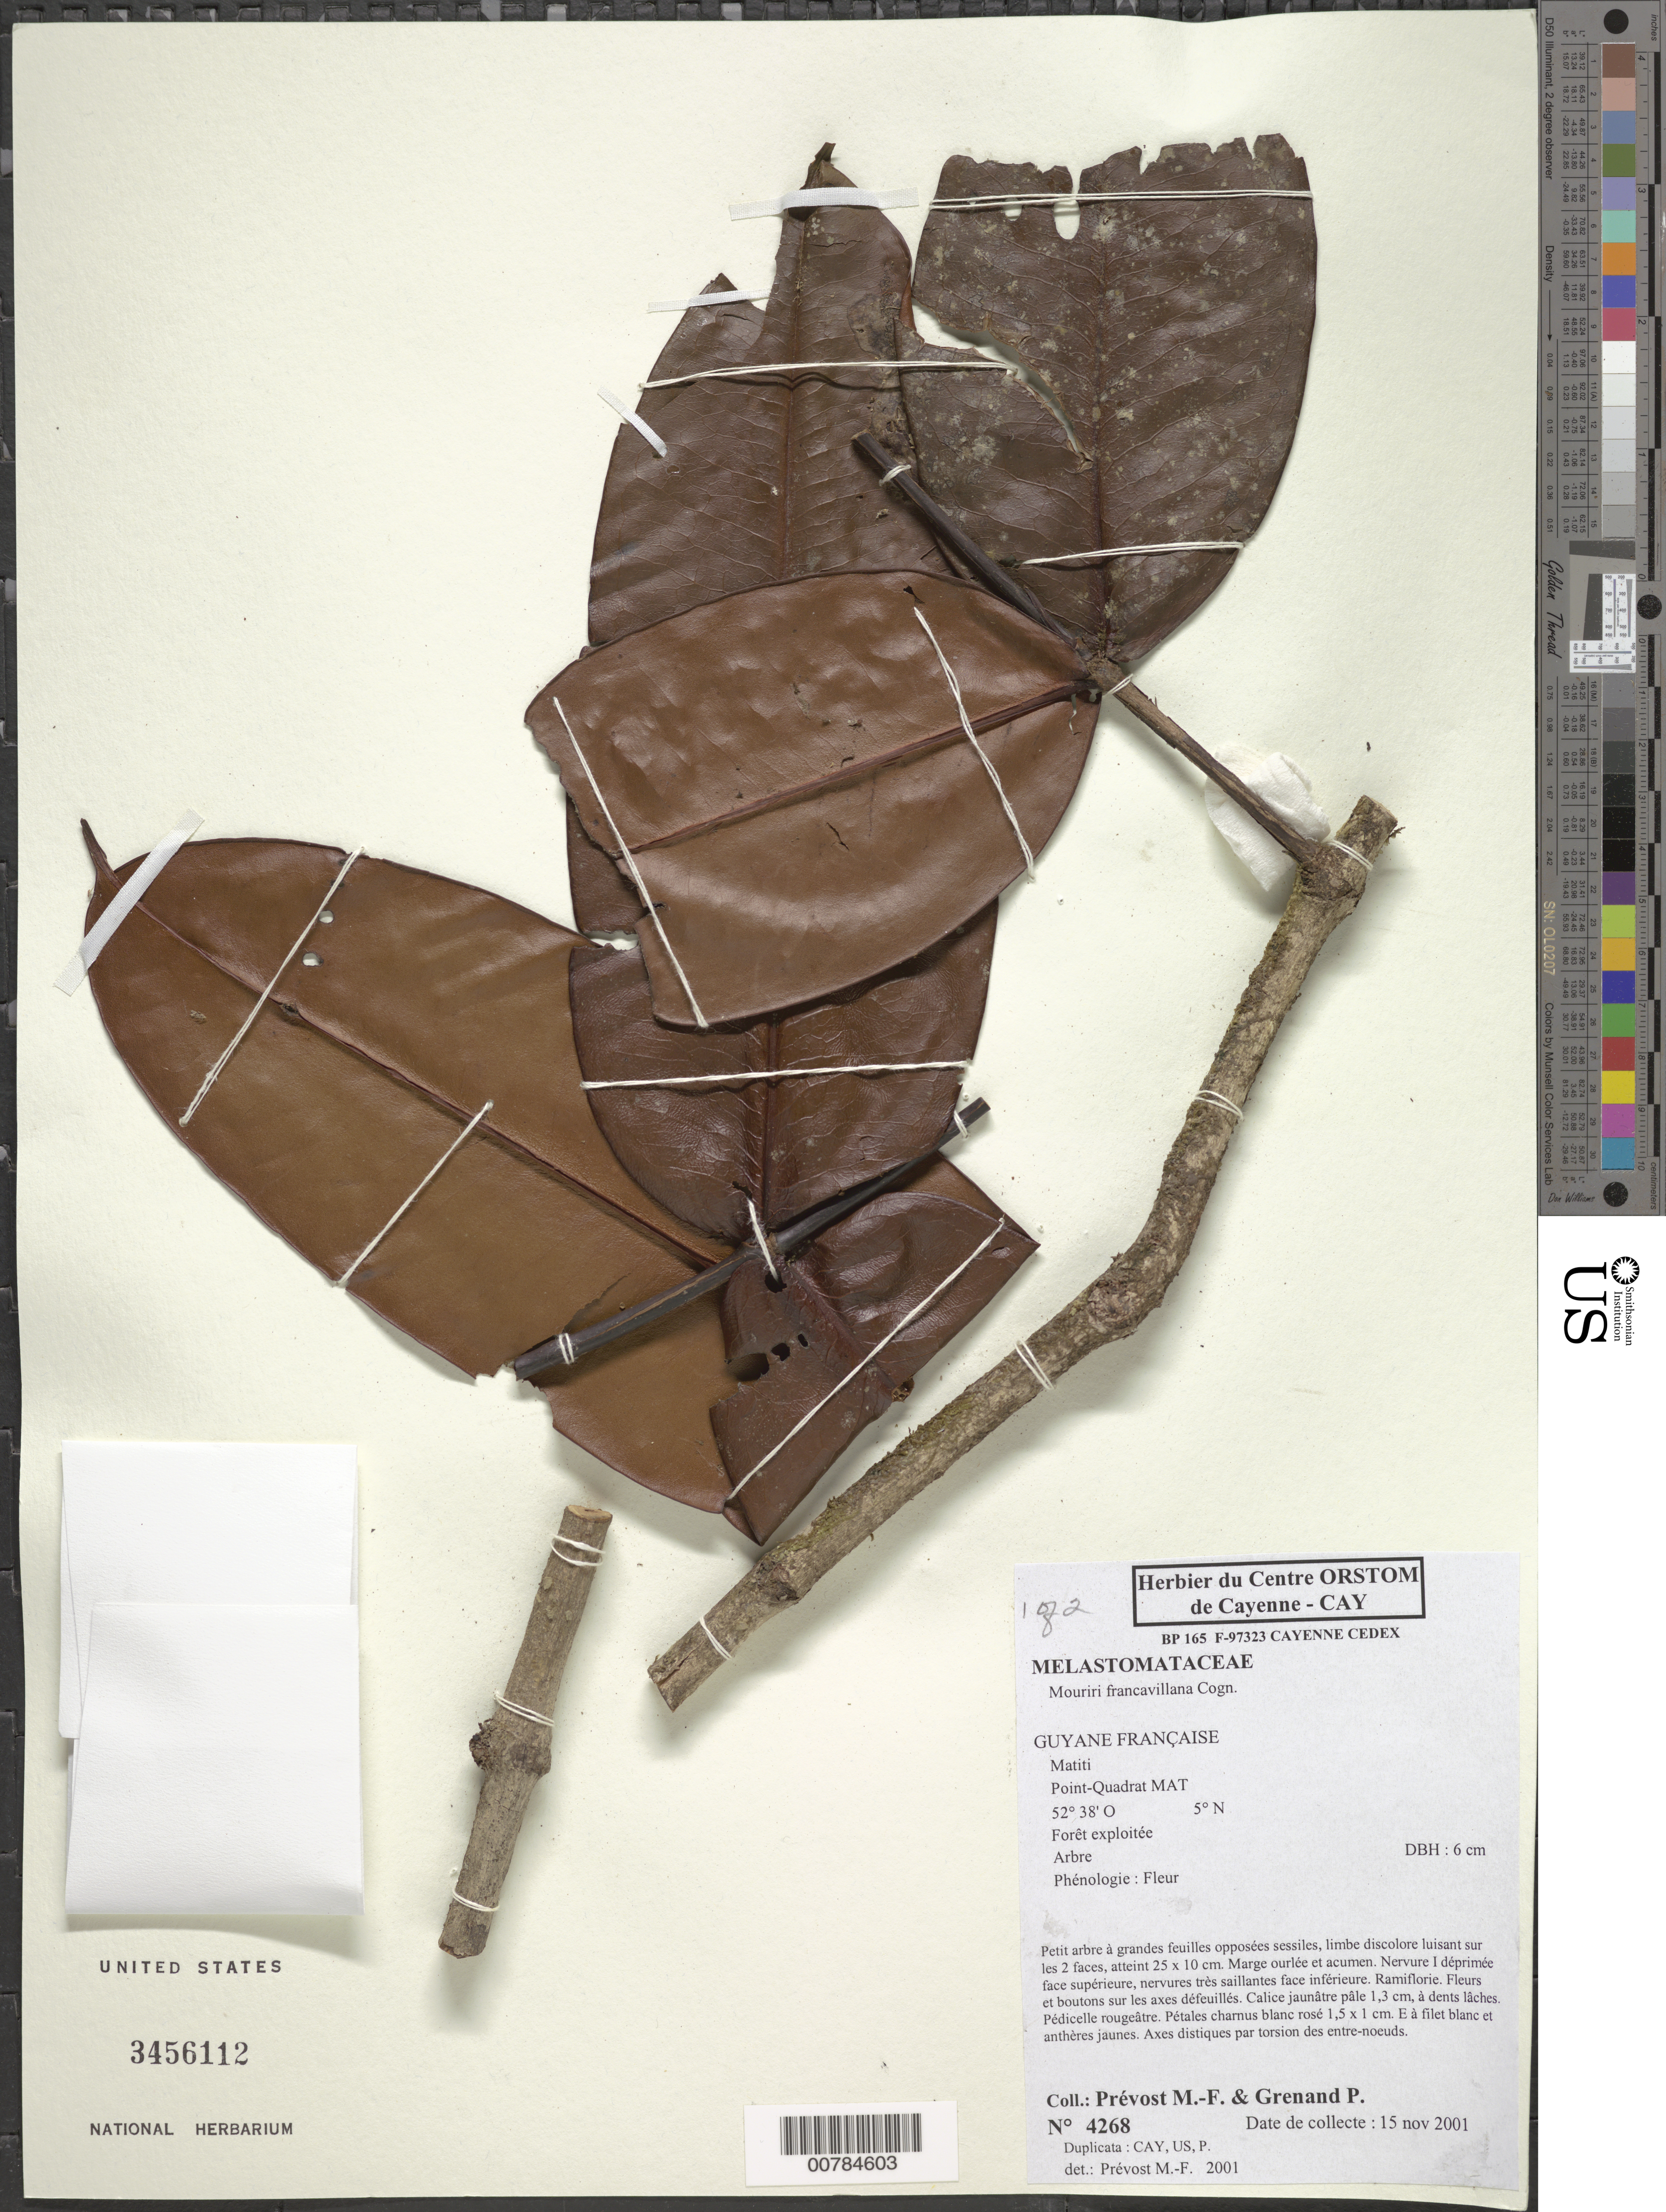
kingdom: Plantae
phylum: Tracheophyta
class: Magnoliopsida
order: Myrtales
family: Melastomataceae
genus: Mouriri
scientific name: Mouriri francavillana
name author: Cogn.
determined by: Prévost, M.-F.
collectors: M.-F. Prévost & P. Grenand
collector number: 4268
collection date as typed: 15-Nov-01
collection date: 2001-11-15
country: French Guiana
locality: Matiti, Point-Quadrat MAT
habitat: Forêt exploitee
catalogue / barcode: US 3456112